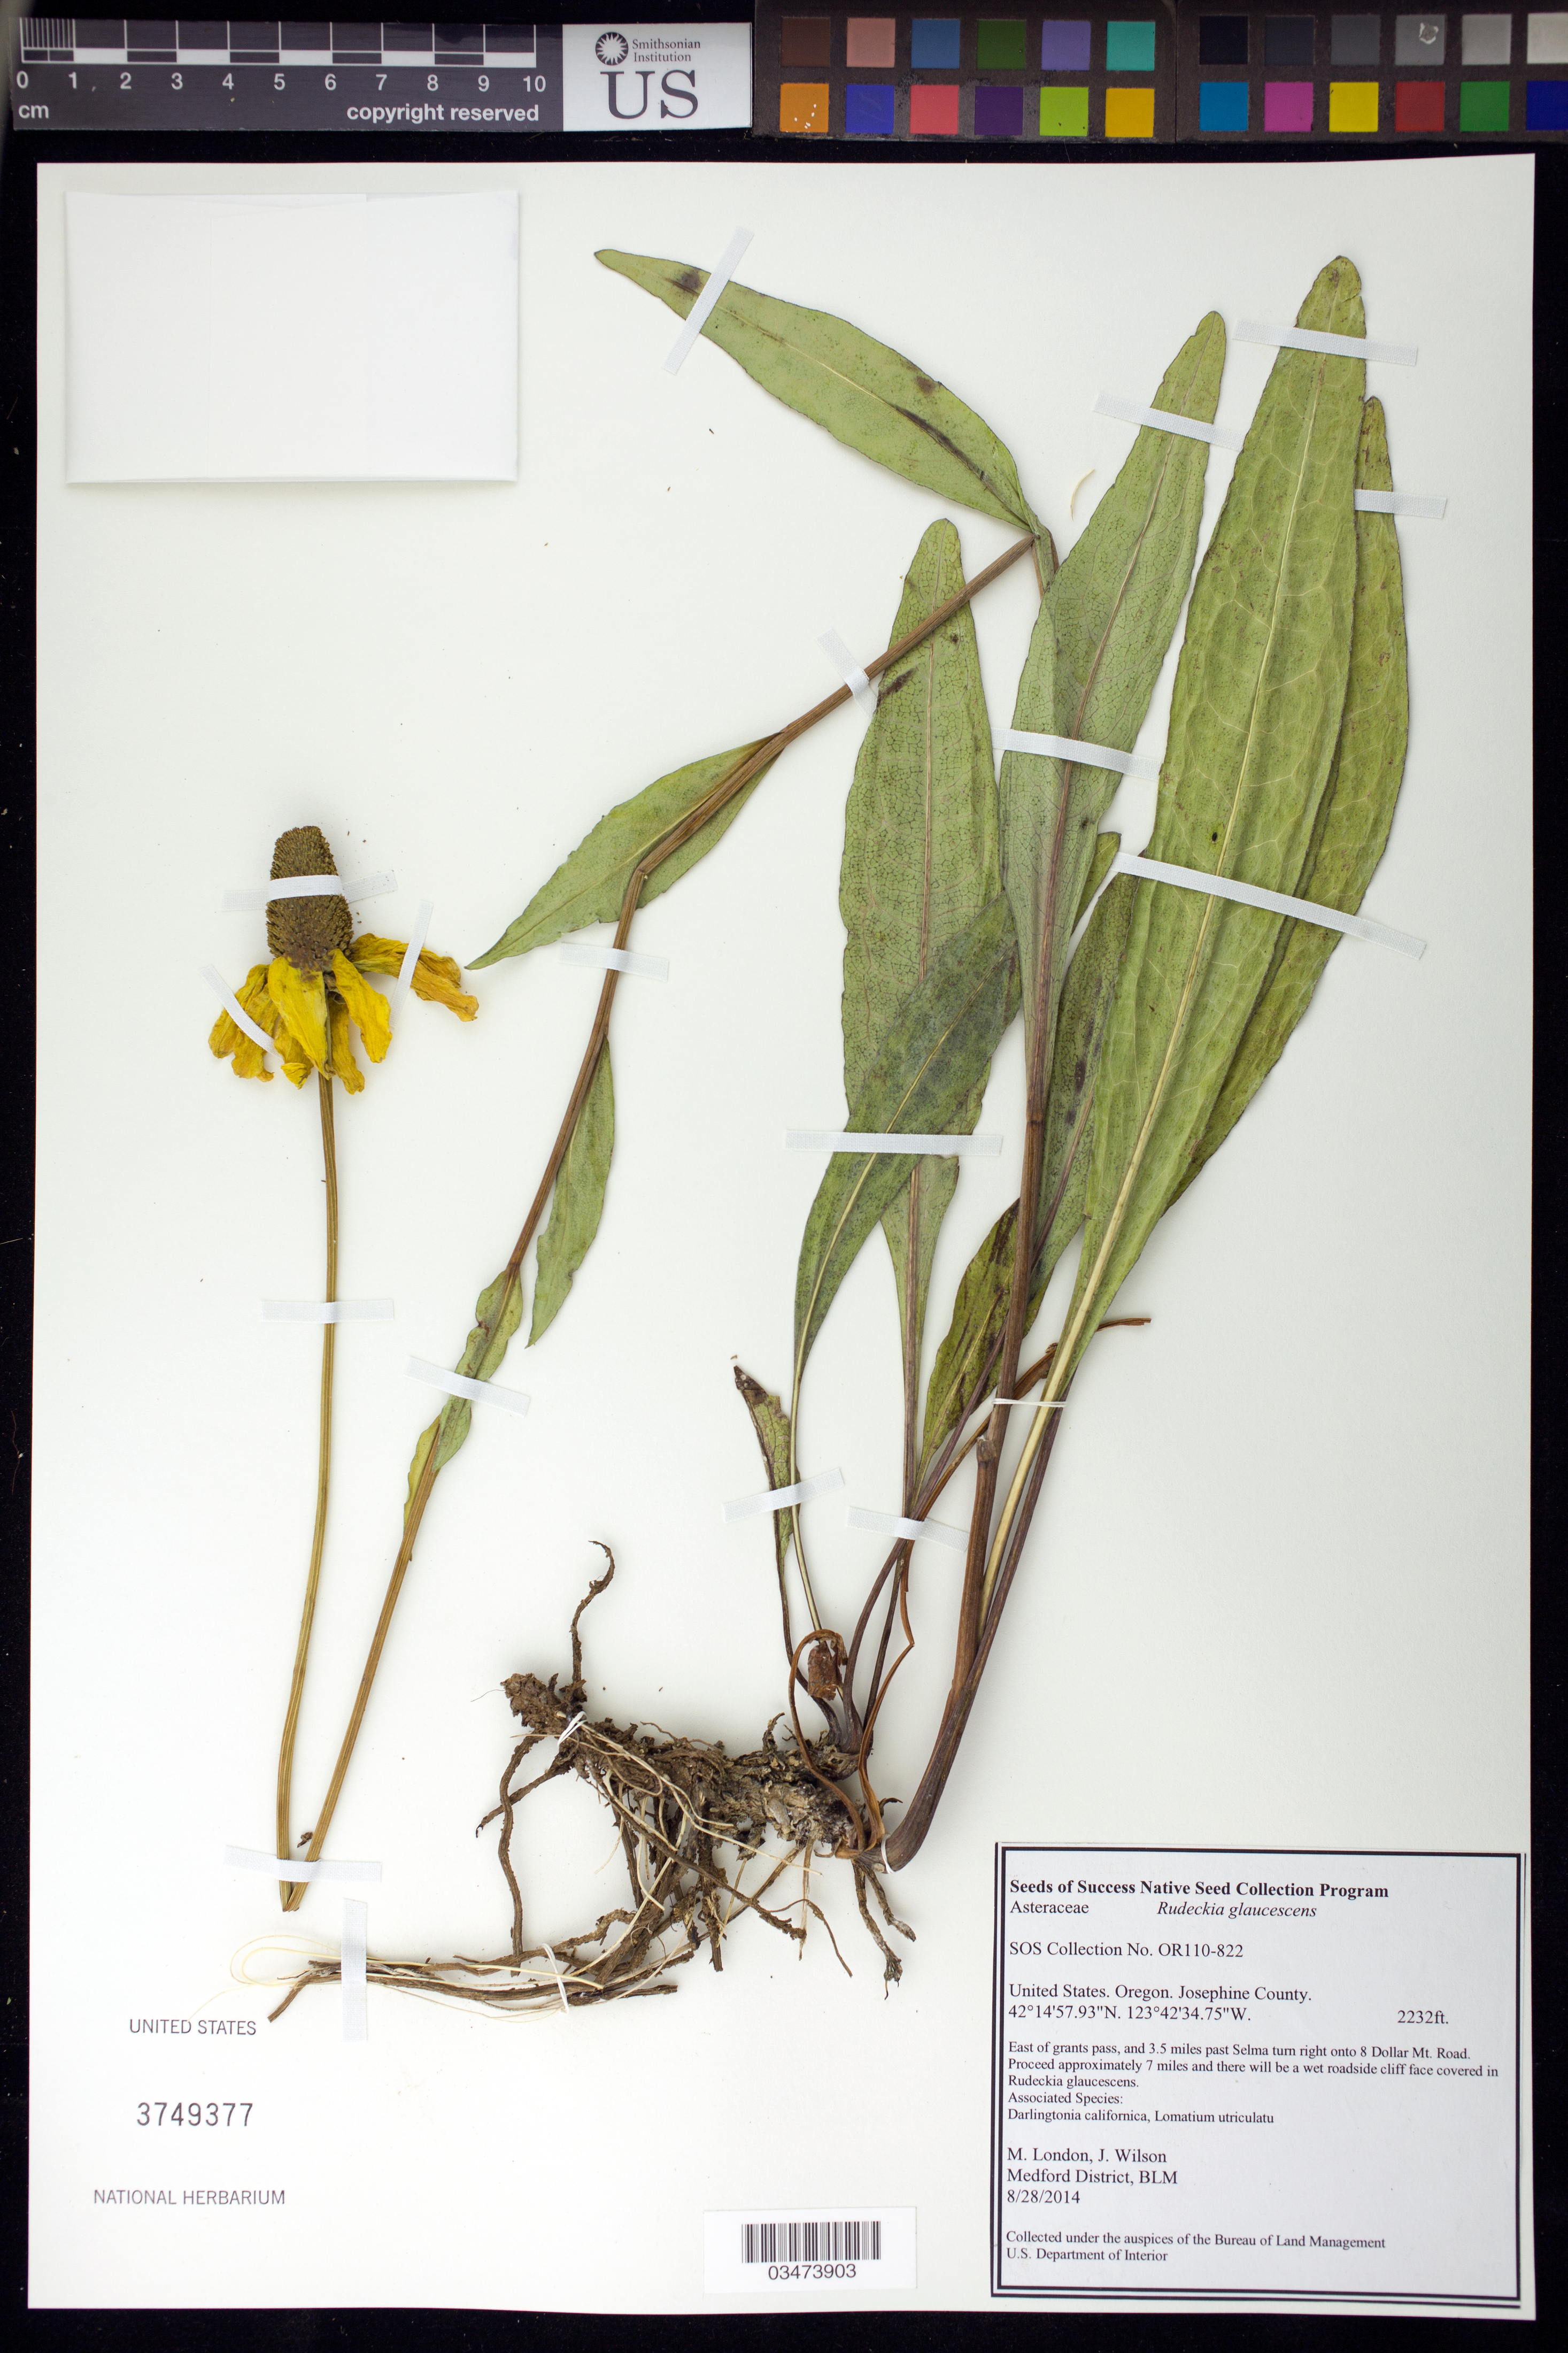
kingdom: Plantae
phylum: Tracheophyta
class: Magnoliopsida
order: Asterales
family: Asteraceae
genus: Rudbeckia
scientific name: Rudbeckia glaucescens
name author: Eastward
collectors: M. London & J. Wilson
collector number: OR110-822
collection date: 2014-08-28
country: United States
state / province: Oregon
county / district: Josephine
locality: Eight Dollar Mountain Rd, right side of road, East of Grants pass and 3.5 miles past Selma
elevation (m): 680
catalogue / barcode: US 3749377